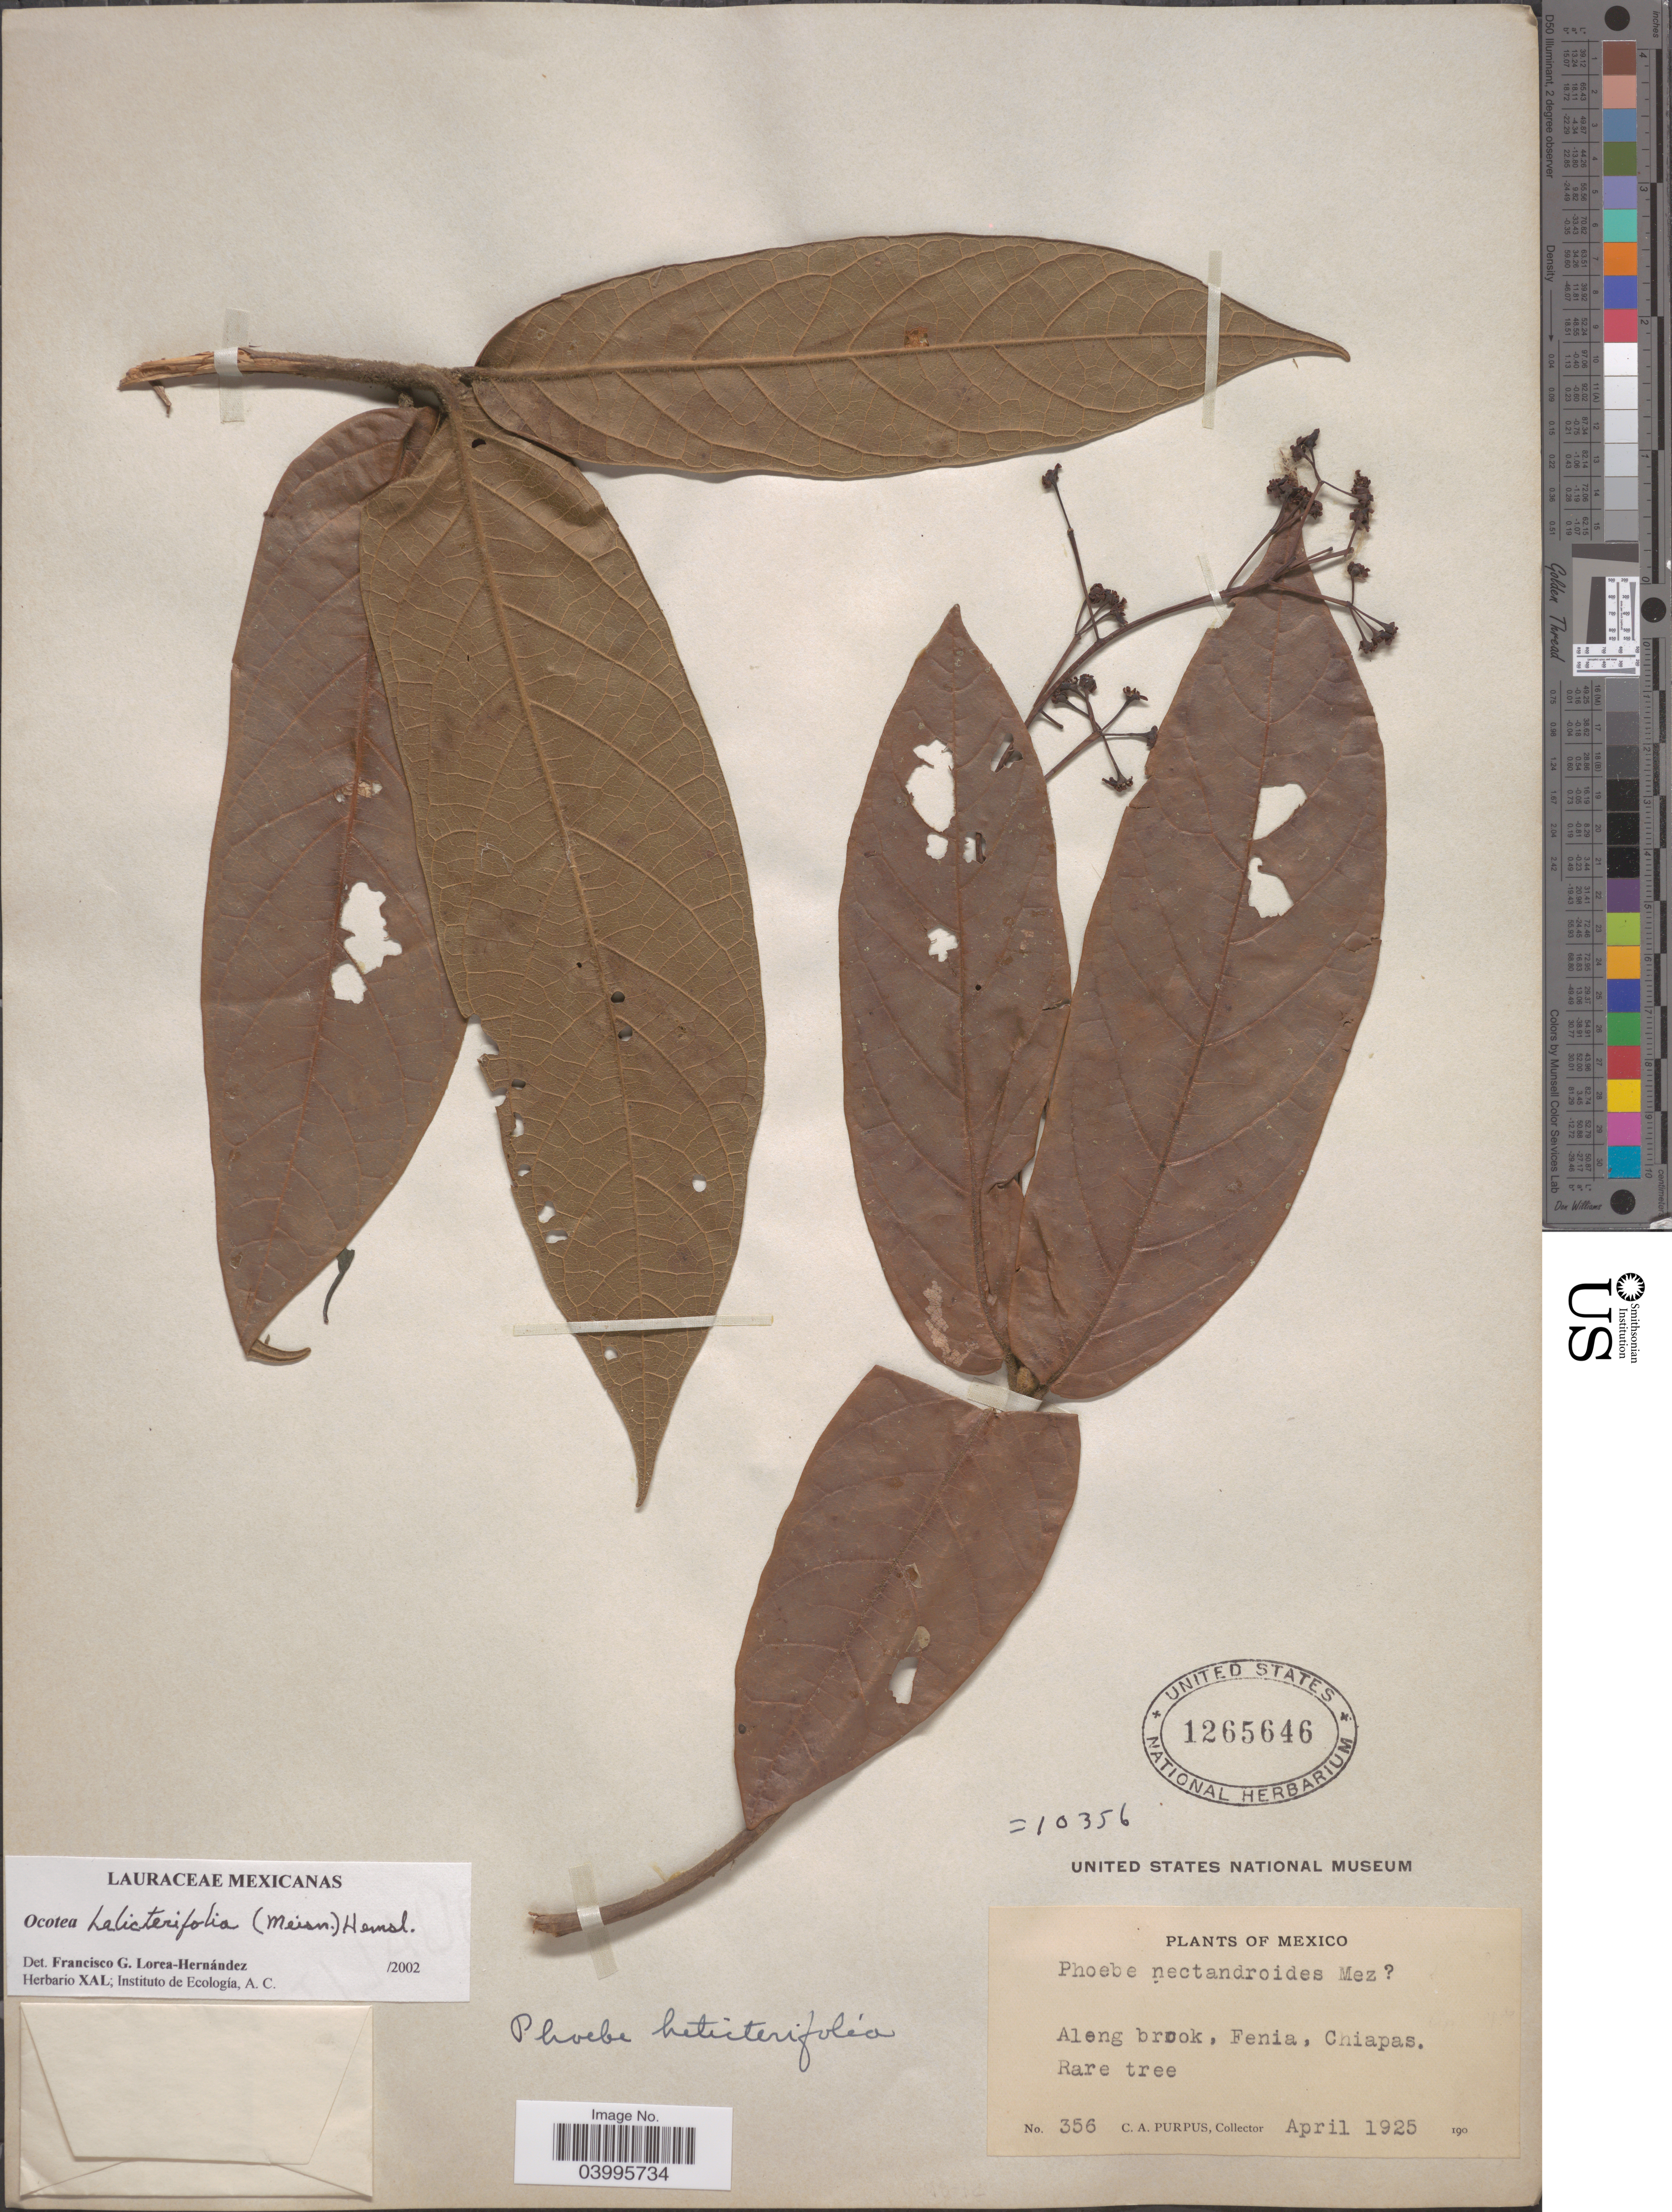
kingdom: Plantae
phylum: Tracheophyta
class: Magnoliopsida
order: Laurales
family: Lauraceae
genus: Ocotea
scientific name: Ocotea helicterifolia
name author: (Meisn.) Hemsl.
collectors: C. A. Purpus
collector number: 356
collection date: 1925-04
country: Mexico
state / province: Chiapas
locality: Along brook, Fenia.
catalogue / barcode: US 1265646